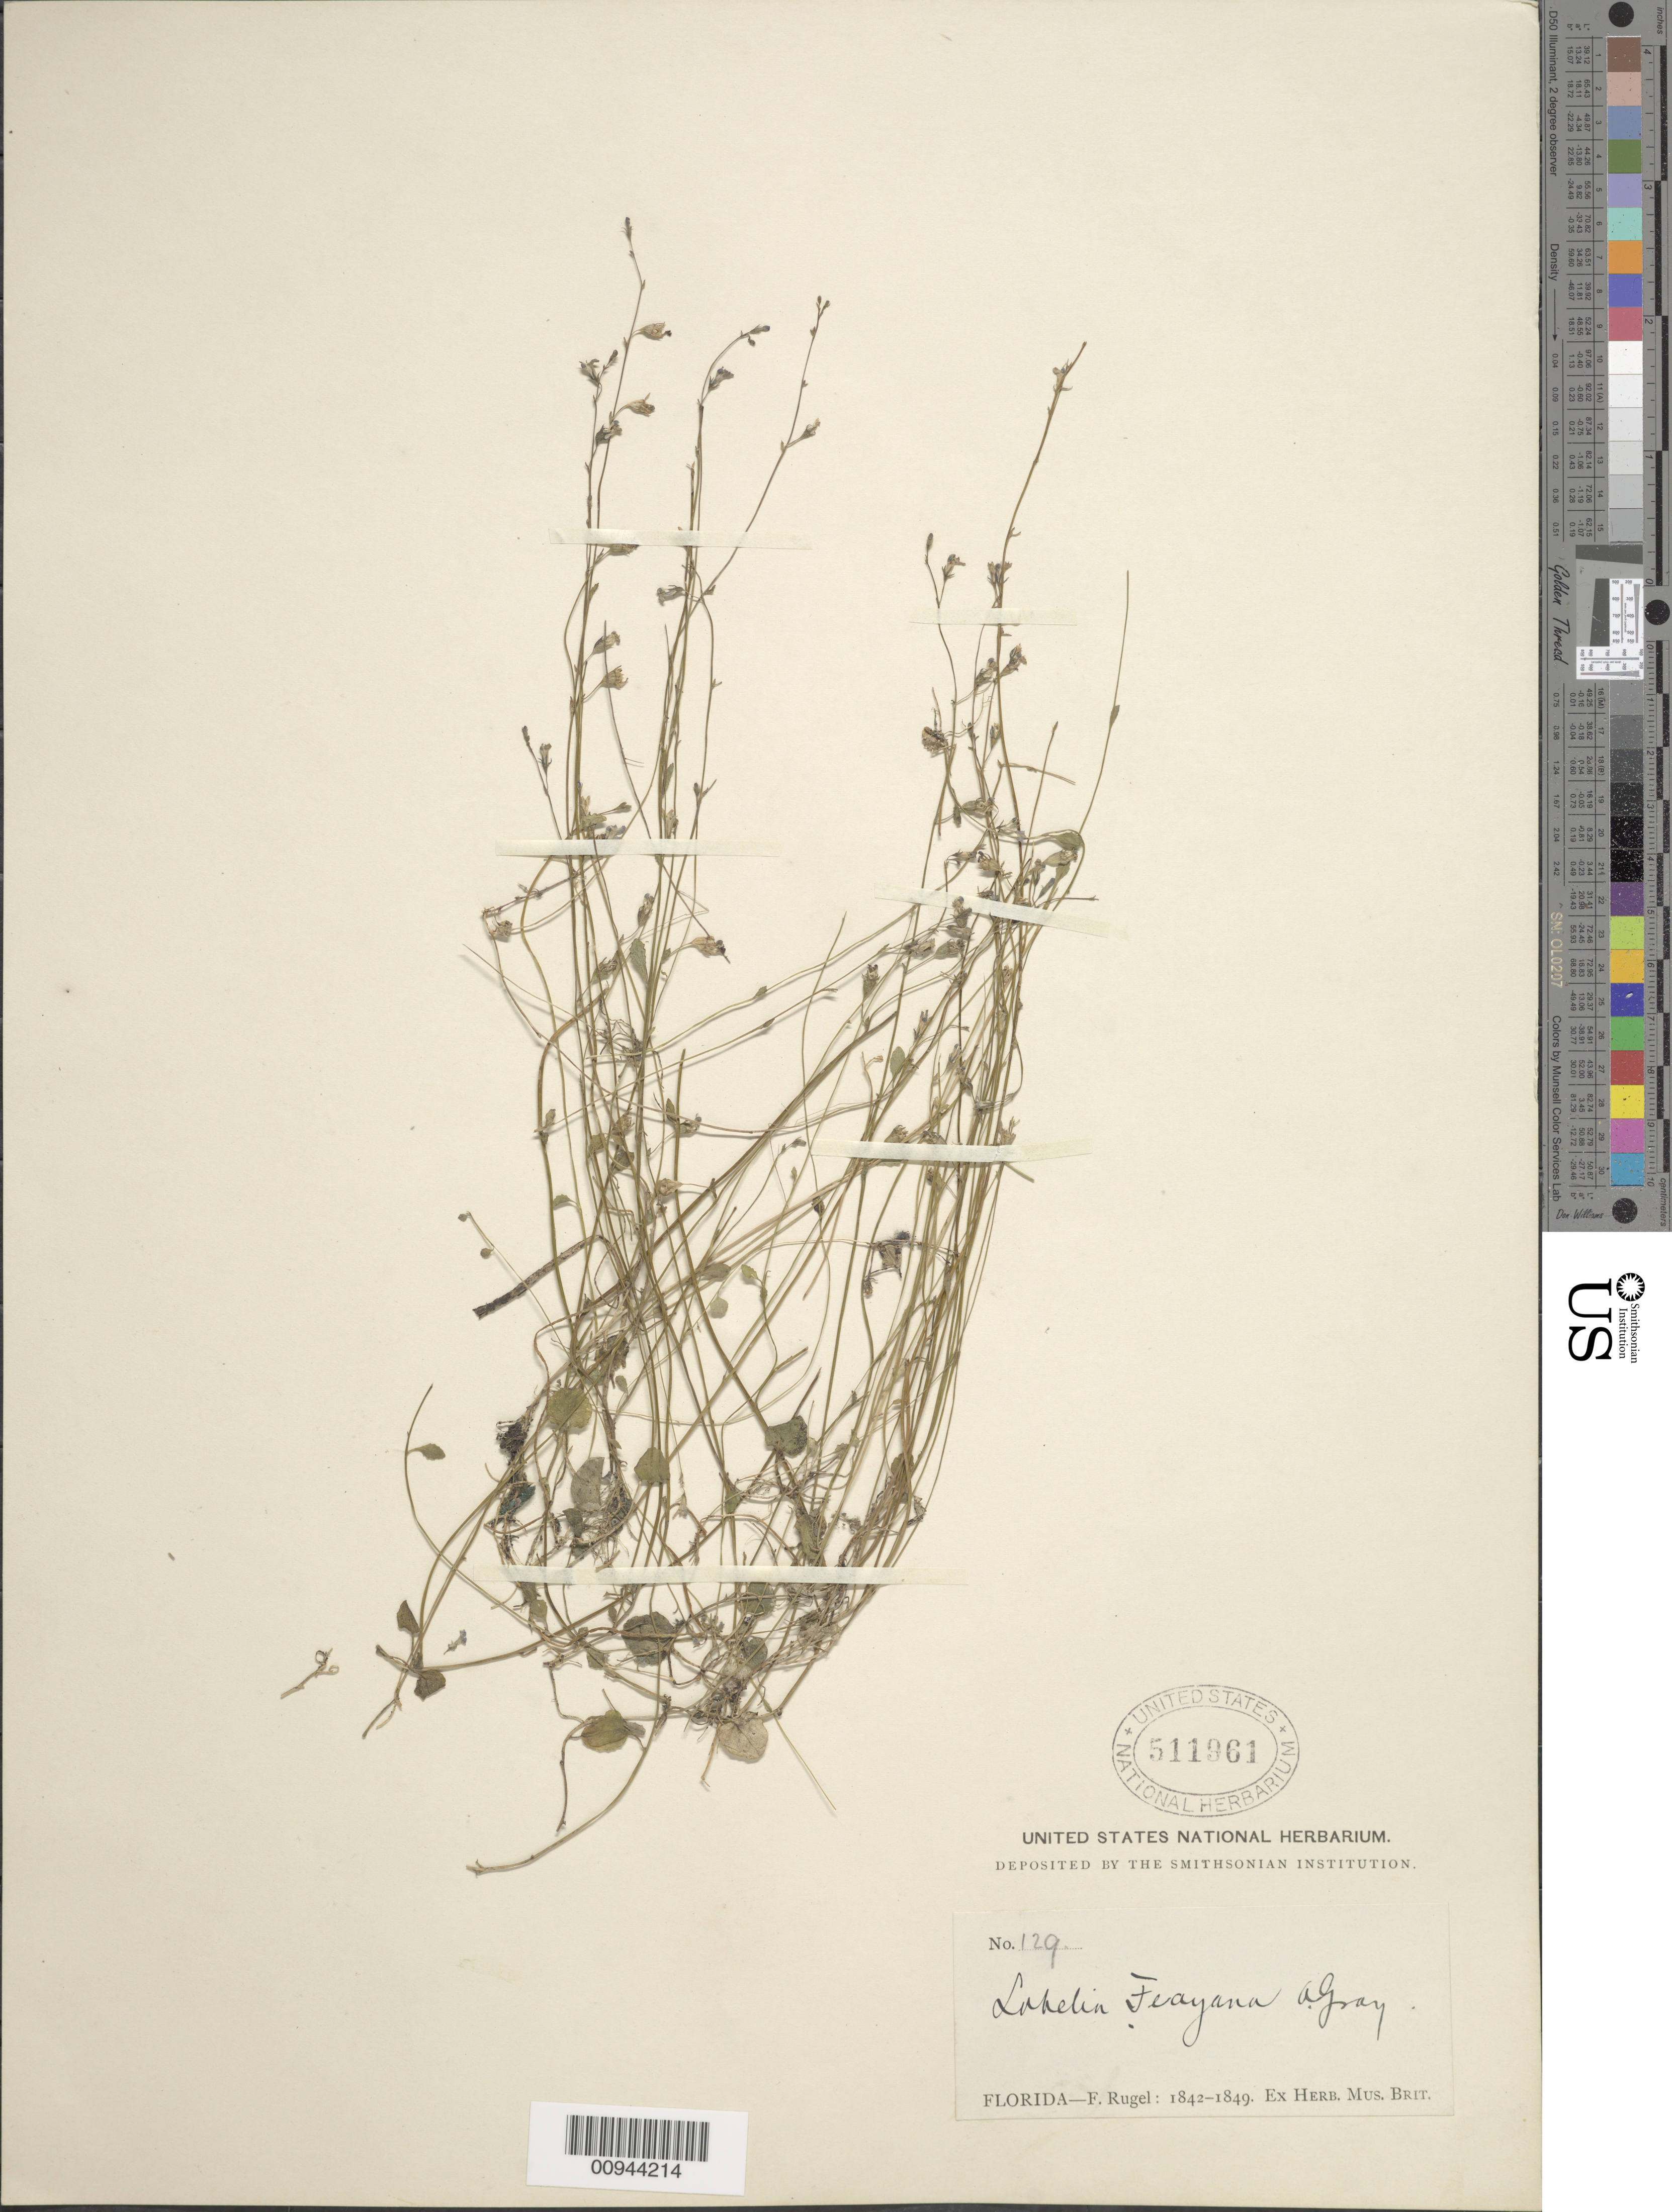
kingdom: Plantae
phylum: Tracheophyta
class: Magnoliopsida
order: Asterales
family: Campanulaceae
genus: Lobelia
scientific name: Lobelia feayana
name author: A. Gray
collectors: F. Rugel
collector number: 129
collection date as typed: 1842 to -- --- 1849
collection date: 1842/1849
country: United States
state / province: Florida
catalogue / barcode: US 511961